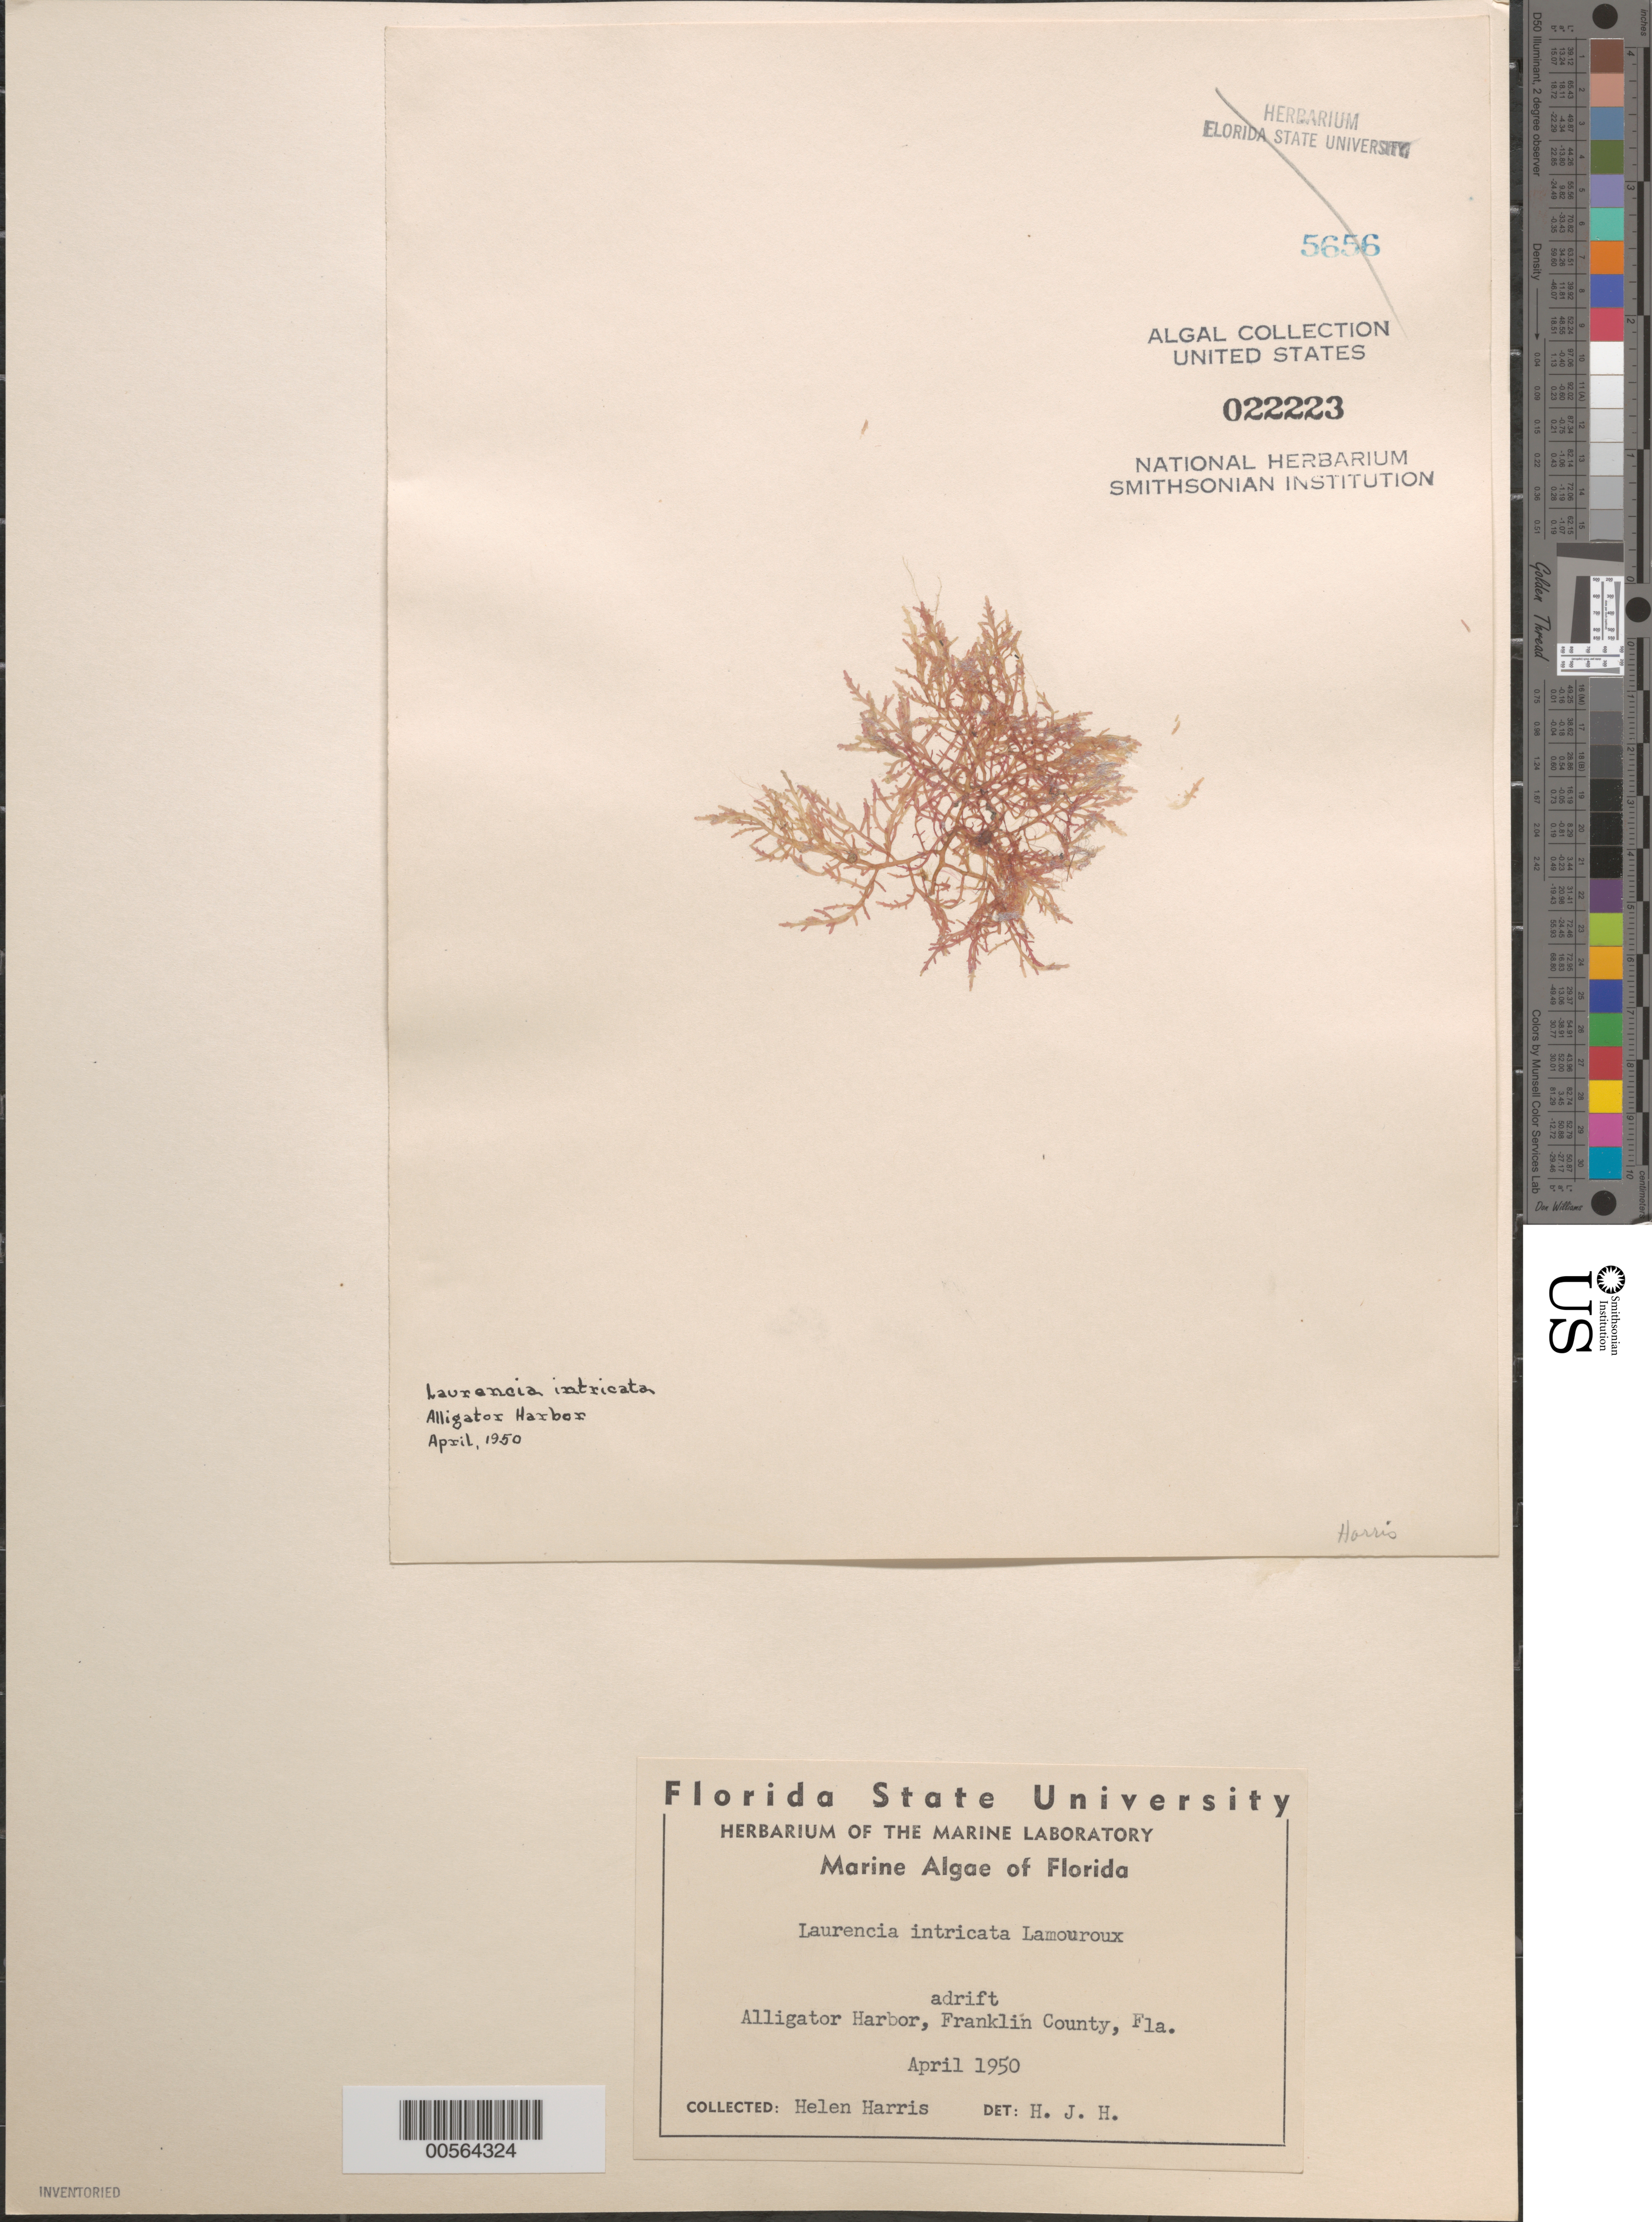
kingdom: Plantae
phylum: Rhodophyta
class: Florideophyceae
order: Ceramiales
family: Rhodomelaceae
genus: Laurencia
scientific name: Laurencia intricata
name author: J.V.Lamouroux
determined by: Humm, Harold J.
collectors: H. Harris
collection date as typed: Apr 1950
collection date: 1950-04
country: United States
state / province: Florida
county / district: Franklin County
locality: Alligator Harbor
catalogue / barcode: US 22223